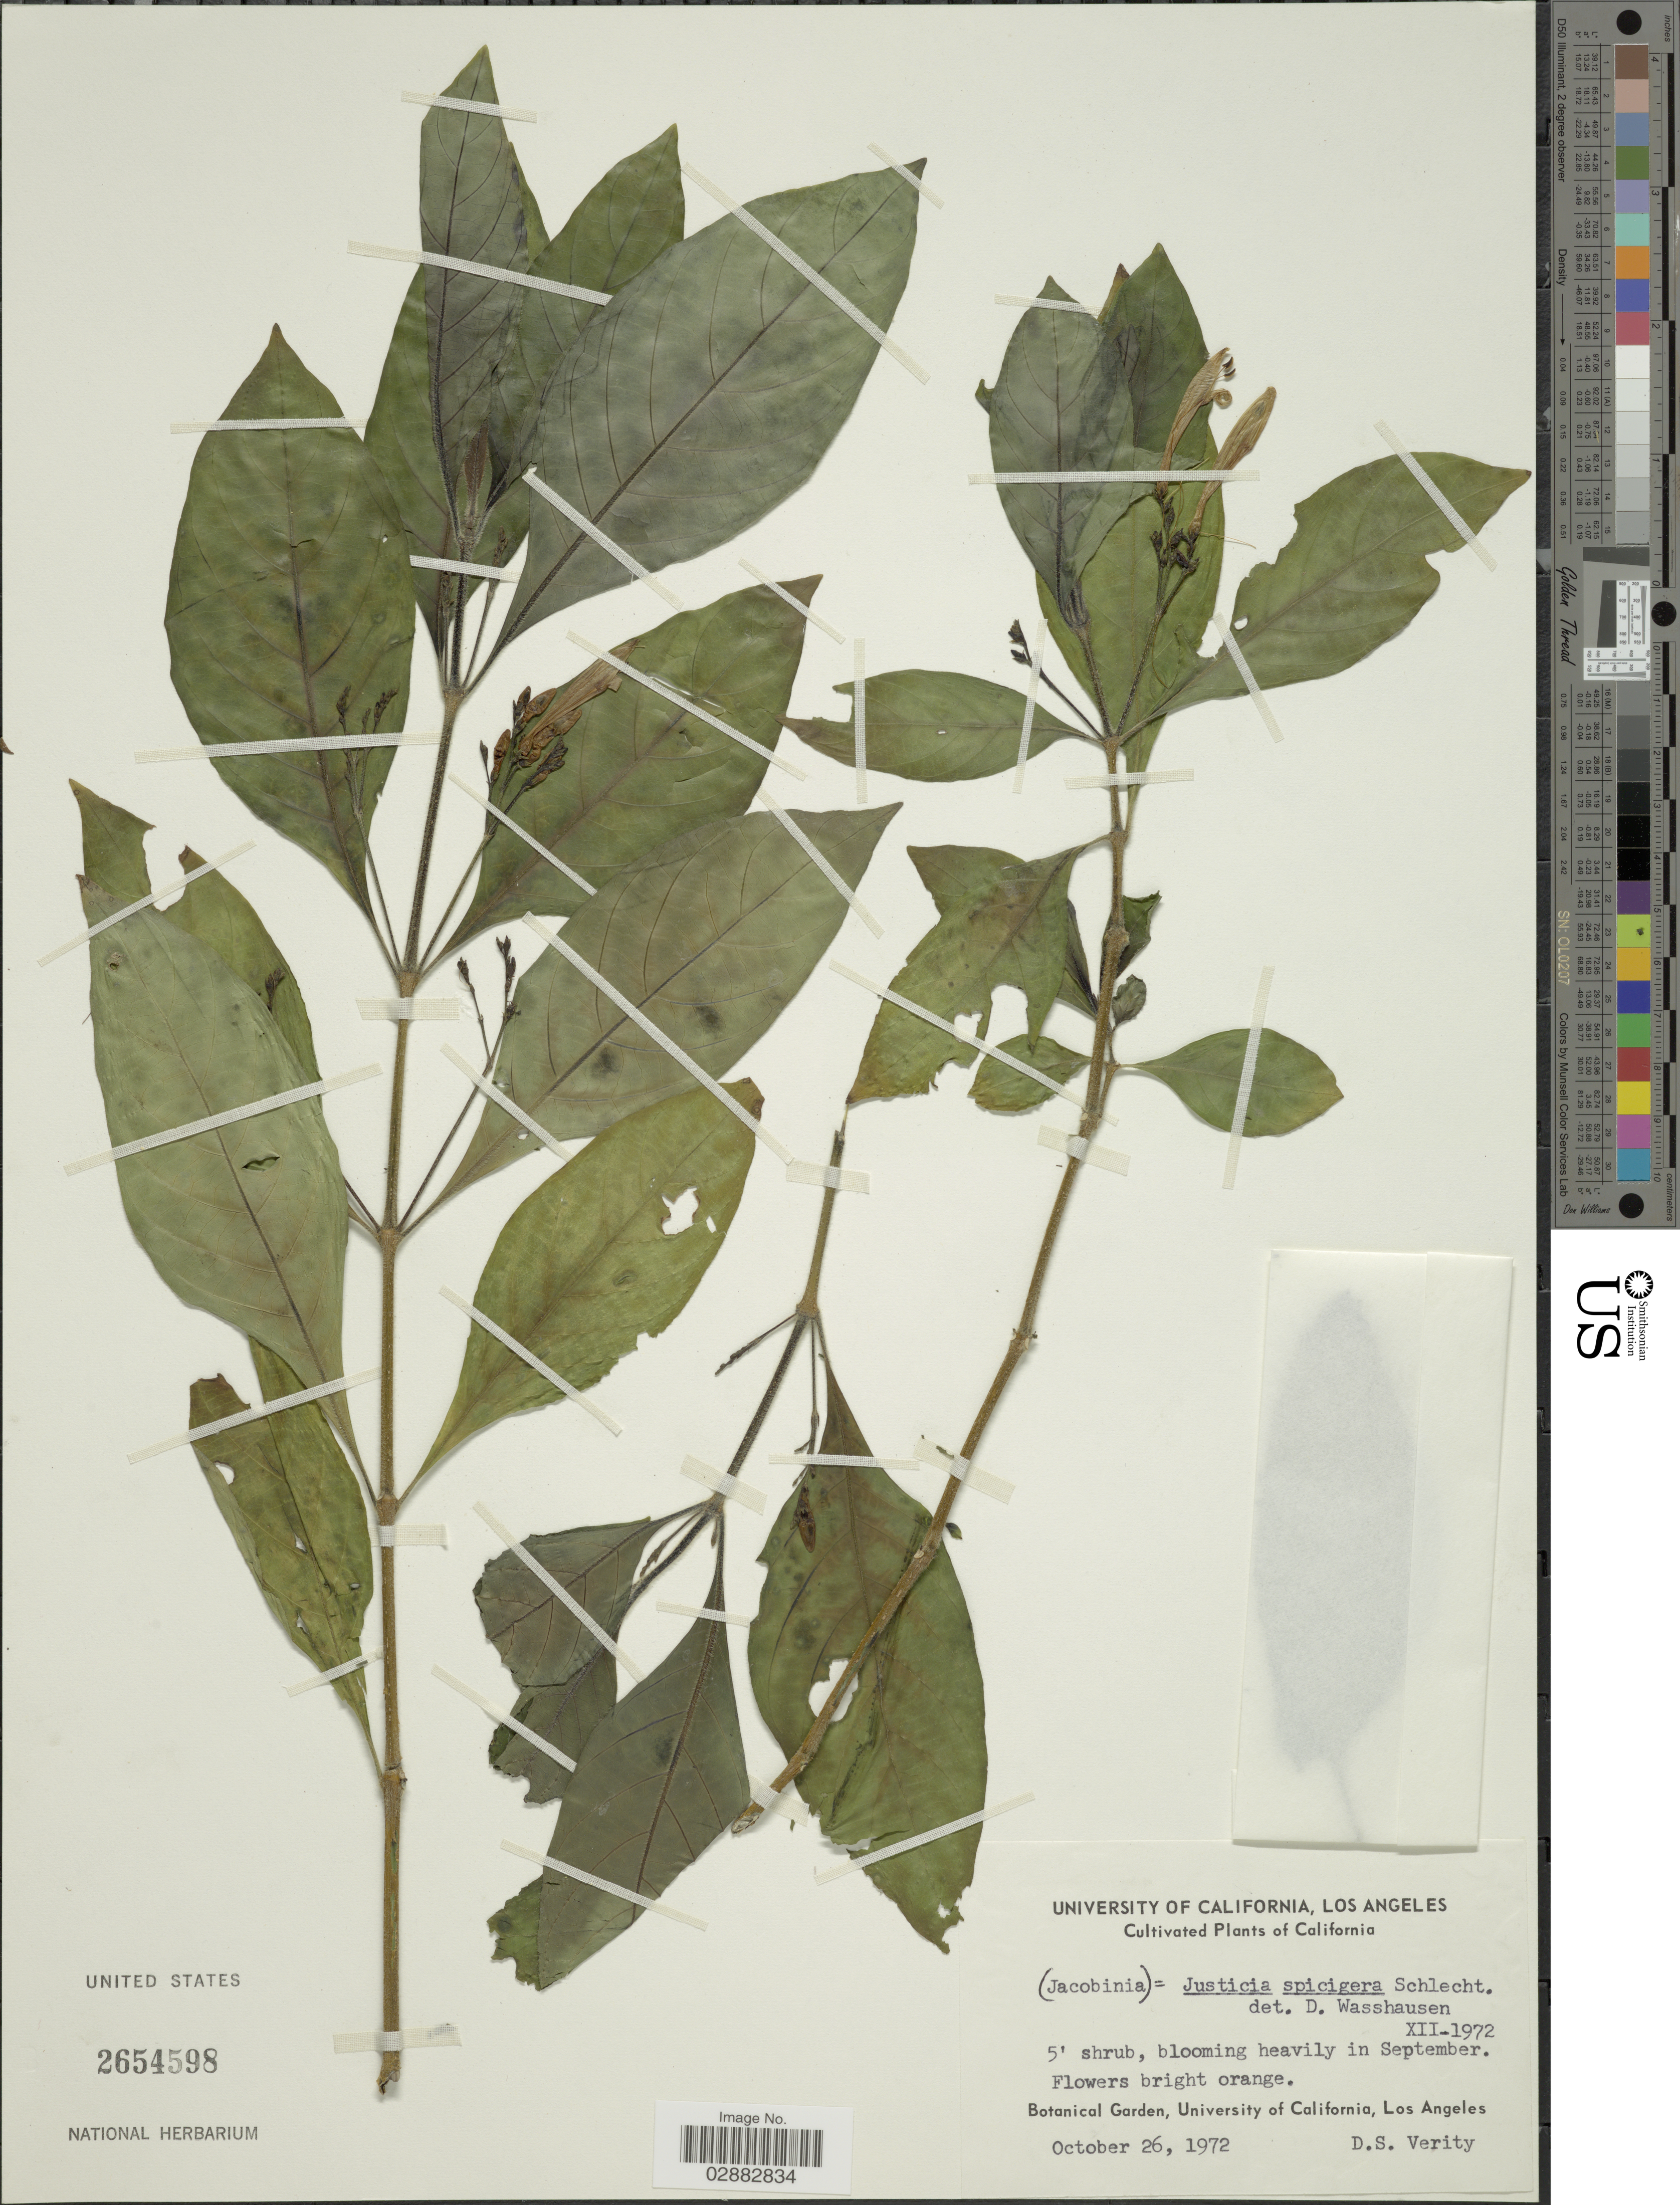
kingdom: Plantae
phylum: Tracheophyta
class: Magnoliopsida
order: Lamiales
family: Acanthaceae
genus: Jacobinia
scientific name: Jacobinia spicigera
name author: (Schltdl.) L.H. Bailey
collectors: D. Verity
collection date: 1972-10-26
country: United States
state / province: California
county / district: Los Angeles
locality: Botanical Garden, University of California, Los Angeles.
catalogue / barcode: US 2654598